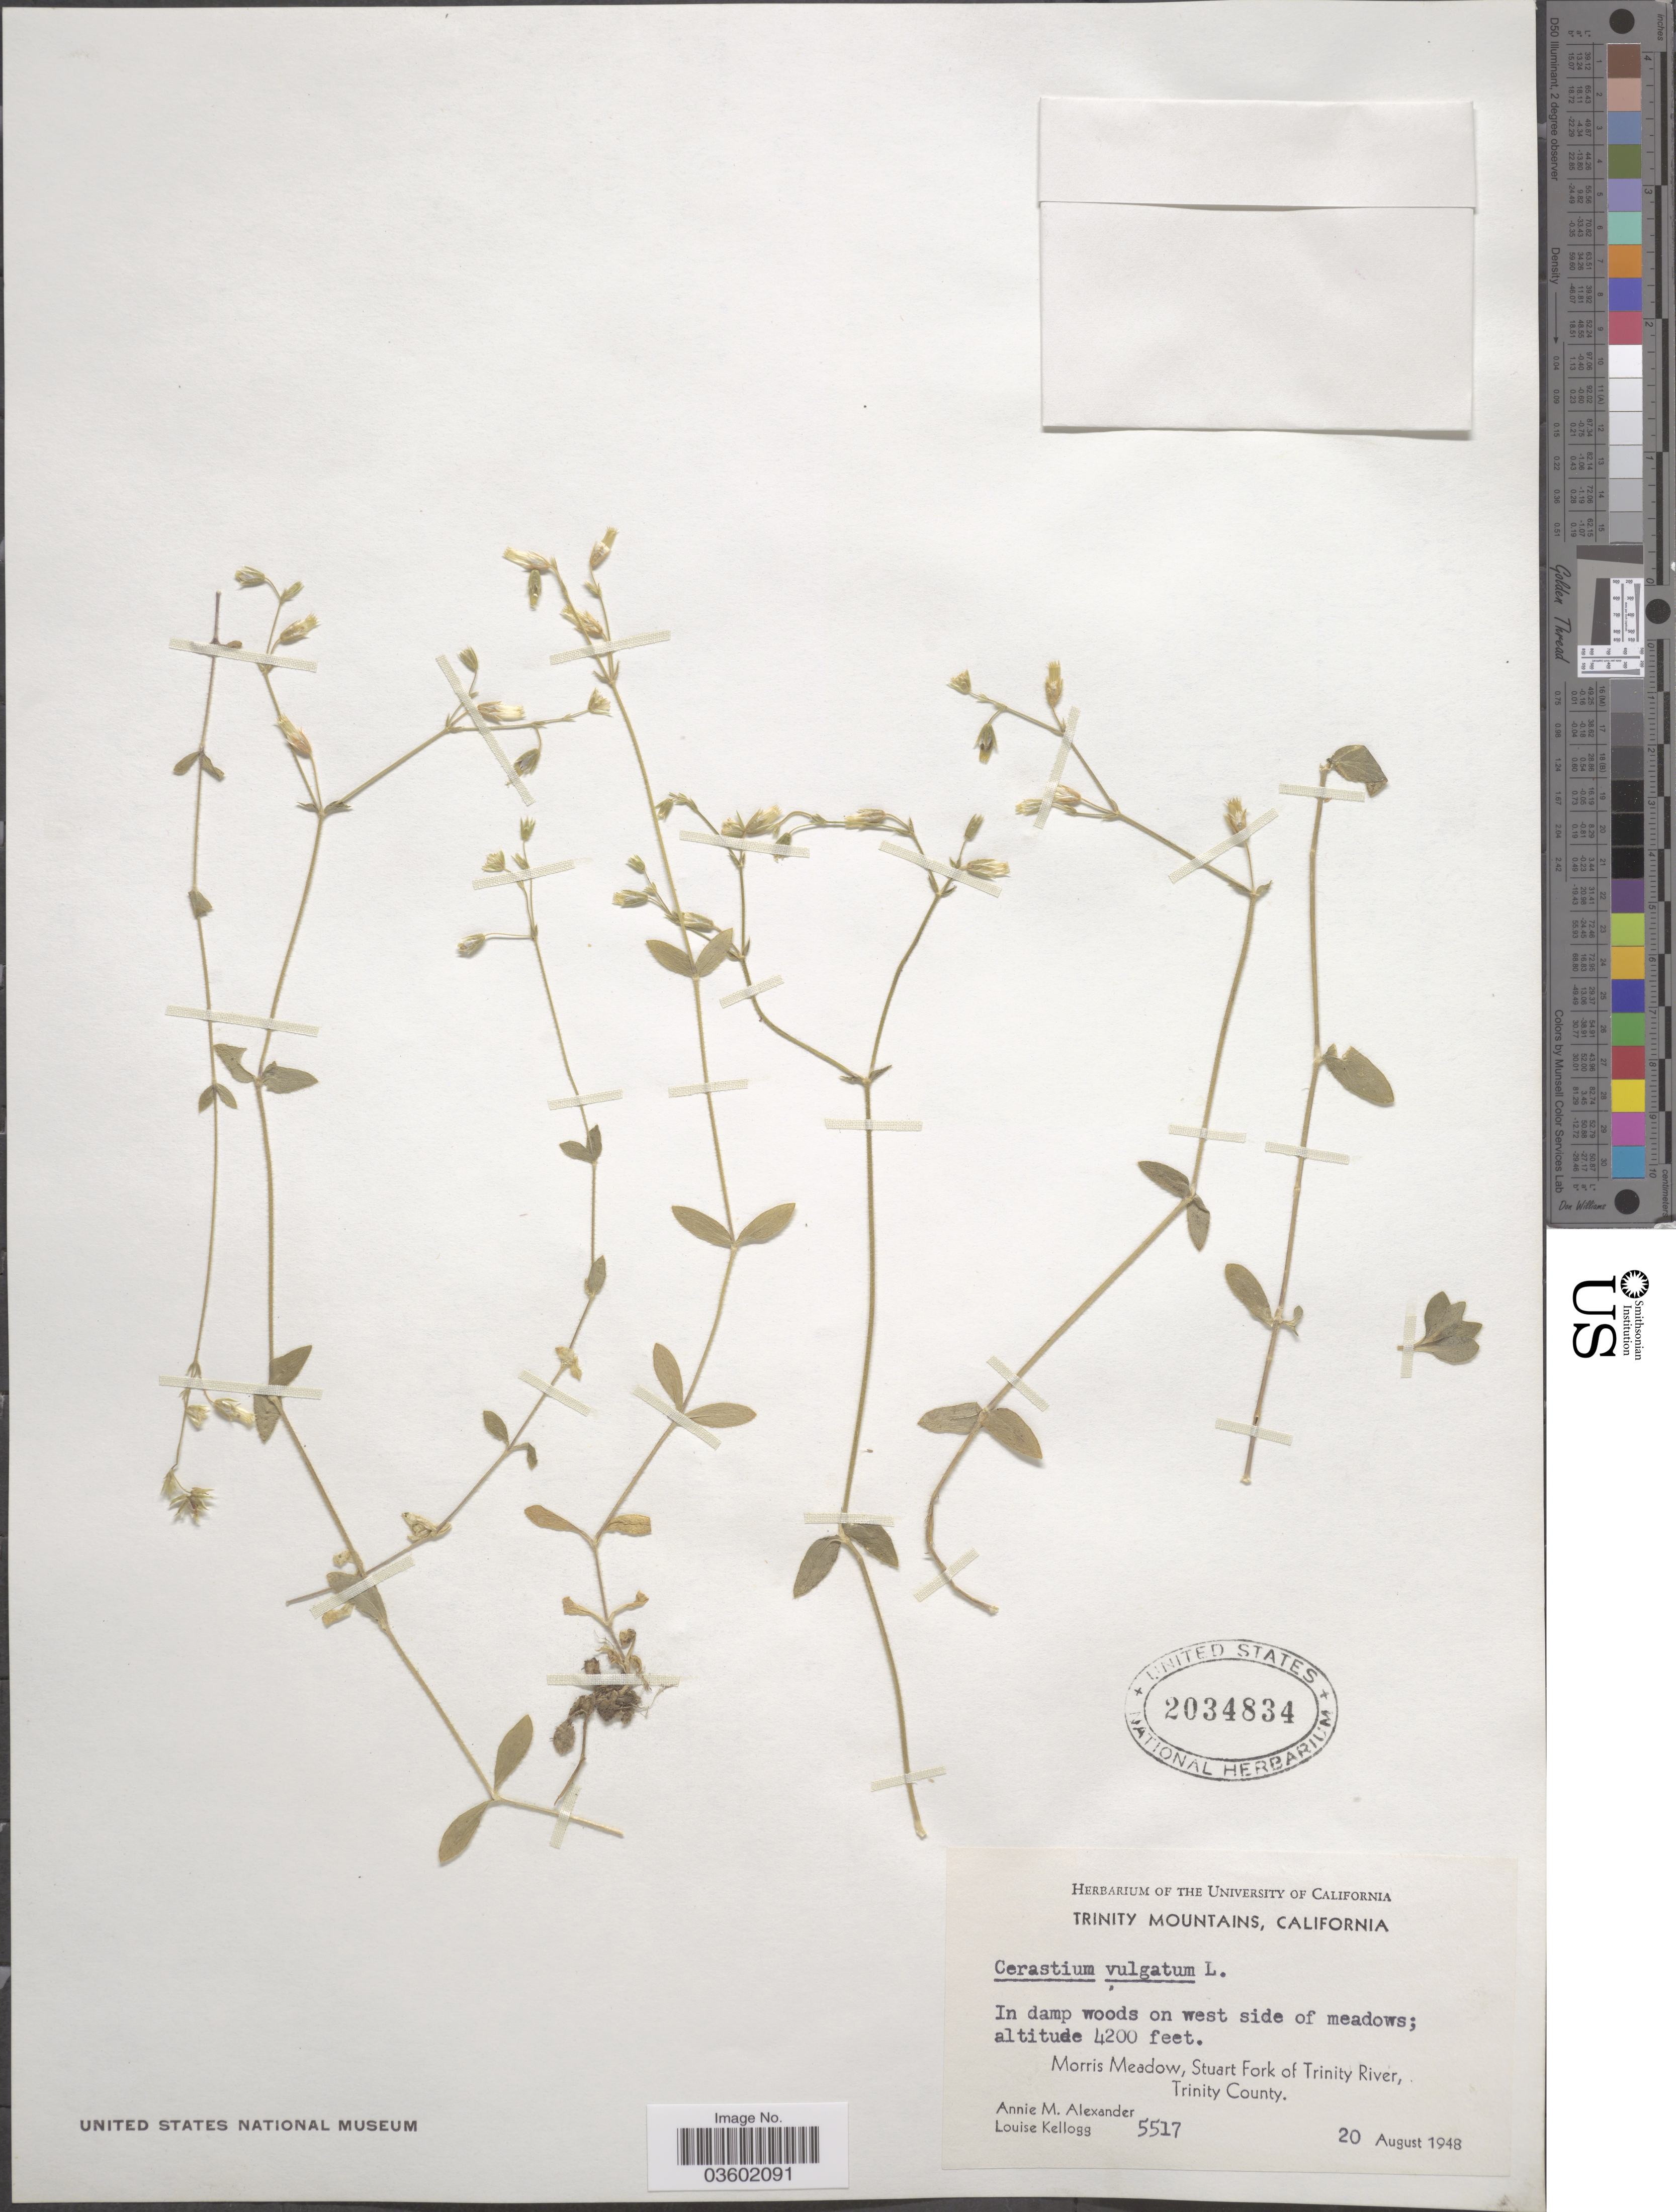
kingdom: Plantae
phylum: Tracheophyta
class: Magnoliopsida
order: Caryophyllales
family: Caryophyllaceae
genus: Cerastium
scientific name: Cerastium vulgatum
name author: L.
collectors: A. M. Alexander & L. Kellogg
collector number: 5517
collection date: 1948-08-20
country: United States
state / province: California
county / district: Trinity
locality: Trinity Mountains, Morris Meadow, Stuart Fork of Trinity River, Trinity County.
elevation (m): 1280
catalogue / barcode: US 2034834